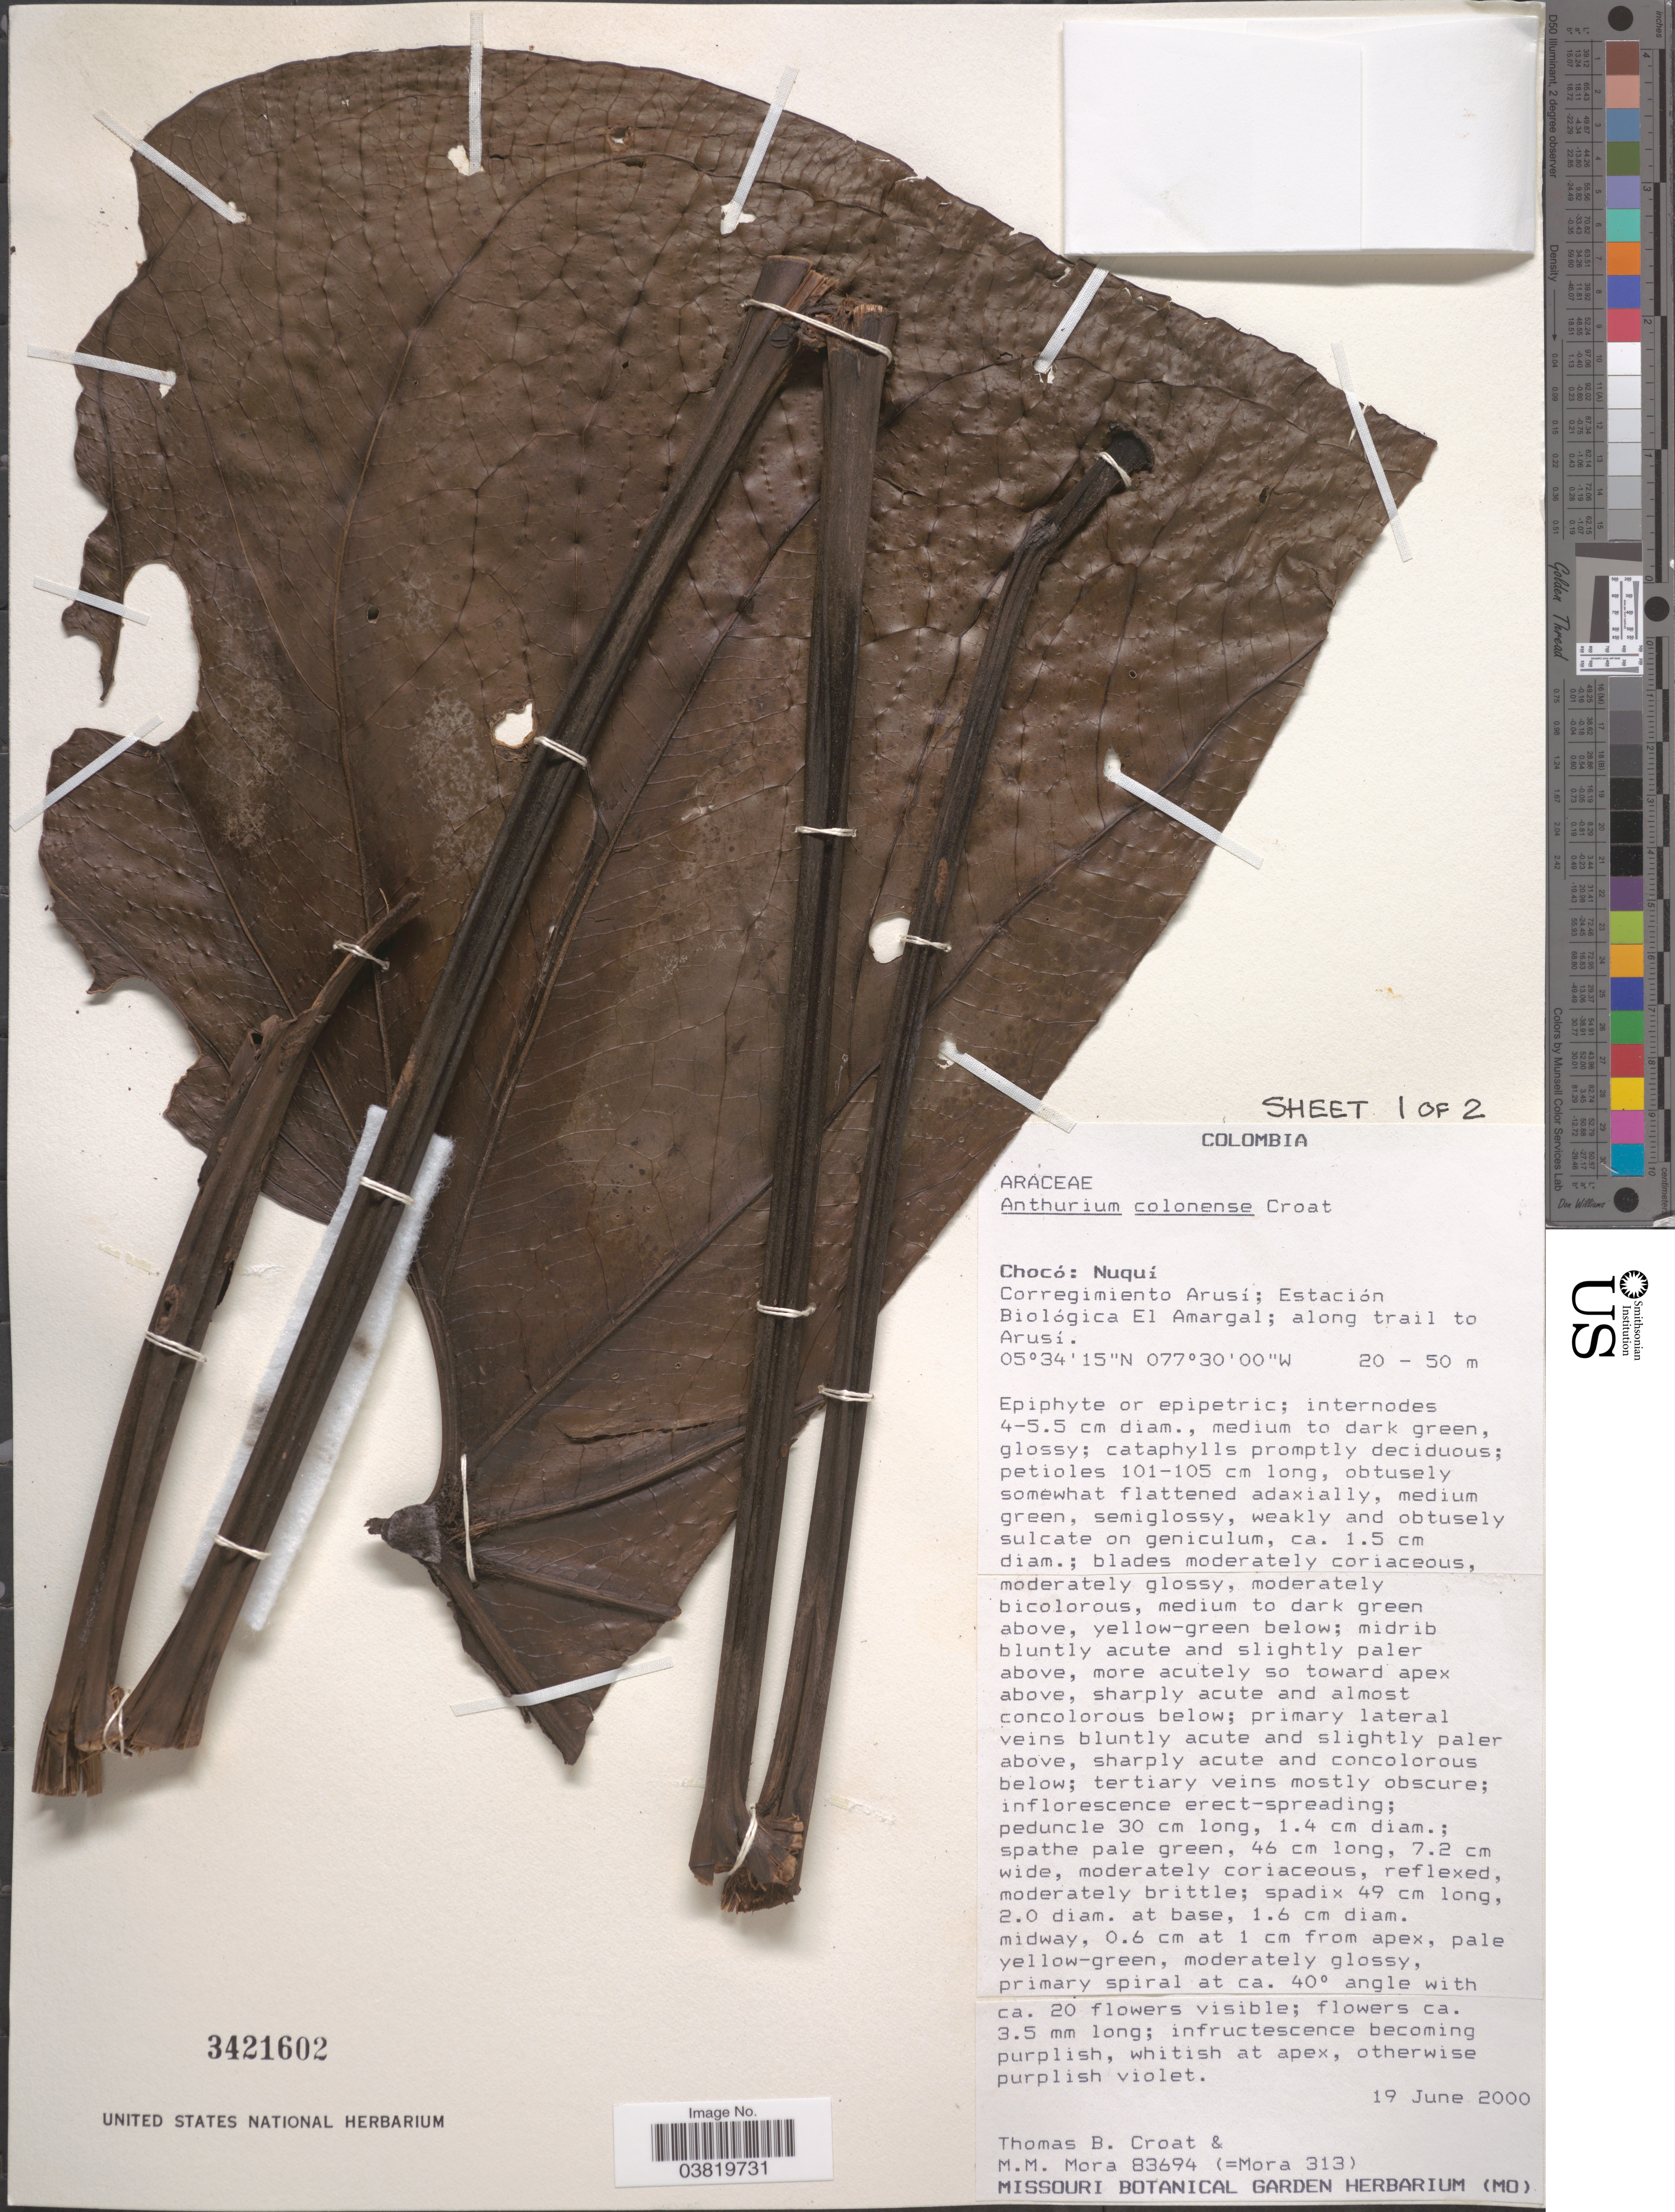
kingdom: Plantae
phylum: Tracheophyta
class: Liliopsida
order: Alismatales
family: Araceae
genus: Anthurium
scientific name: Anthurium colonense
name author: Croat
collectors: T. B. Croat & M. M. Mora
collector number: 83694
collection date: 2000-06-19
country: Colombia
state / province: Chocó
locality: Nuquí. Corregimiento Arusí; Estación Biológico El Amargal; along trail to Arusí.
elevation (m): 20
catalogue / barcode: US 3421602